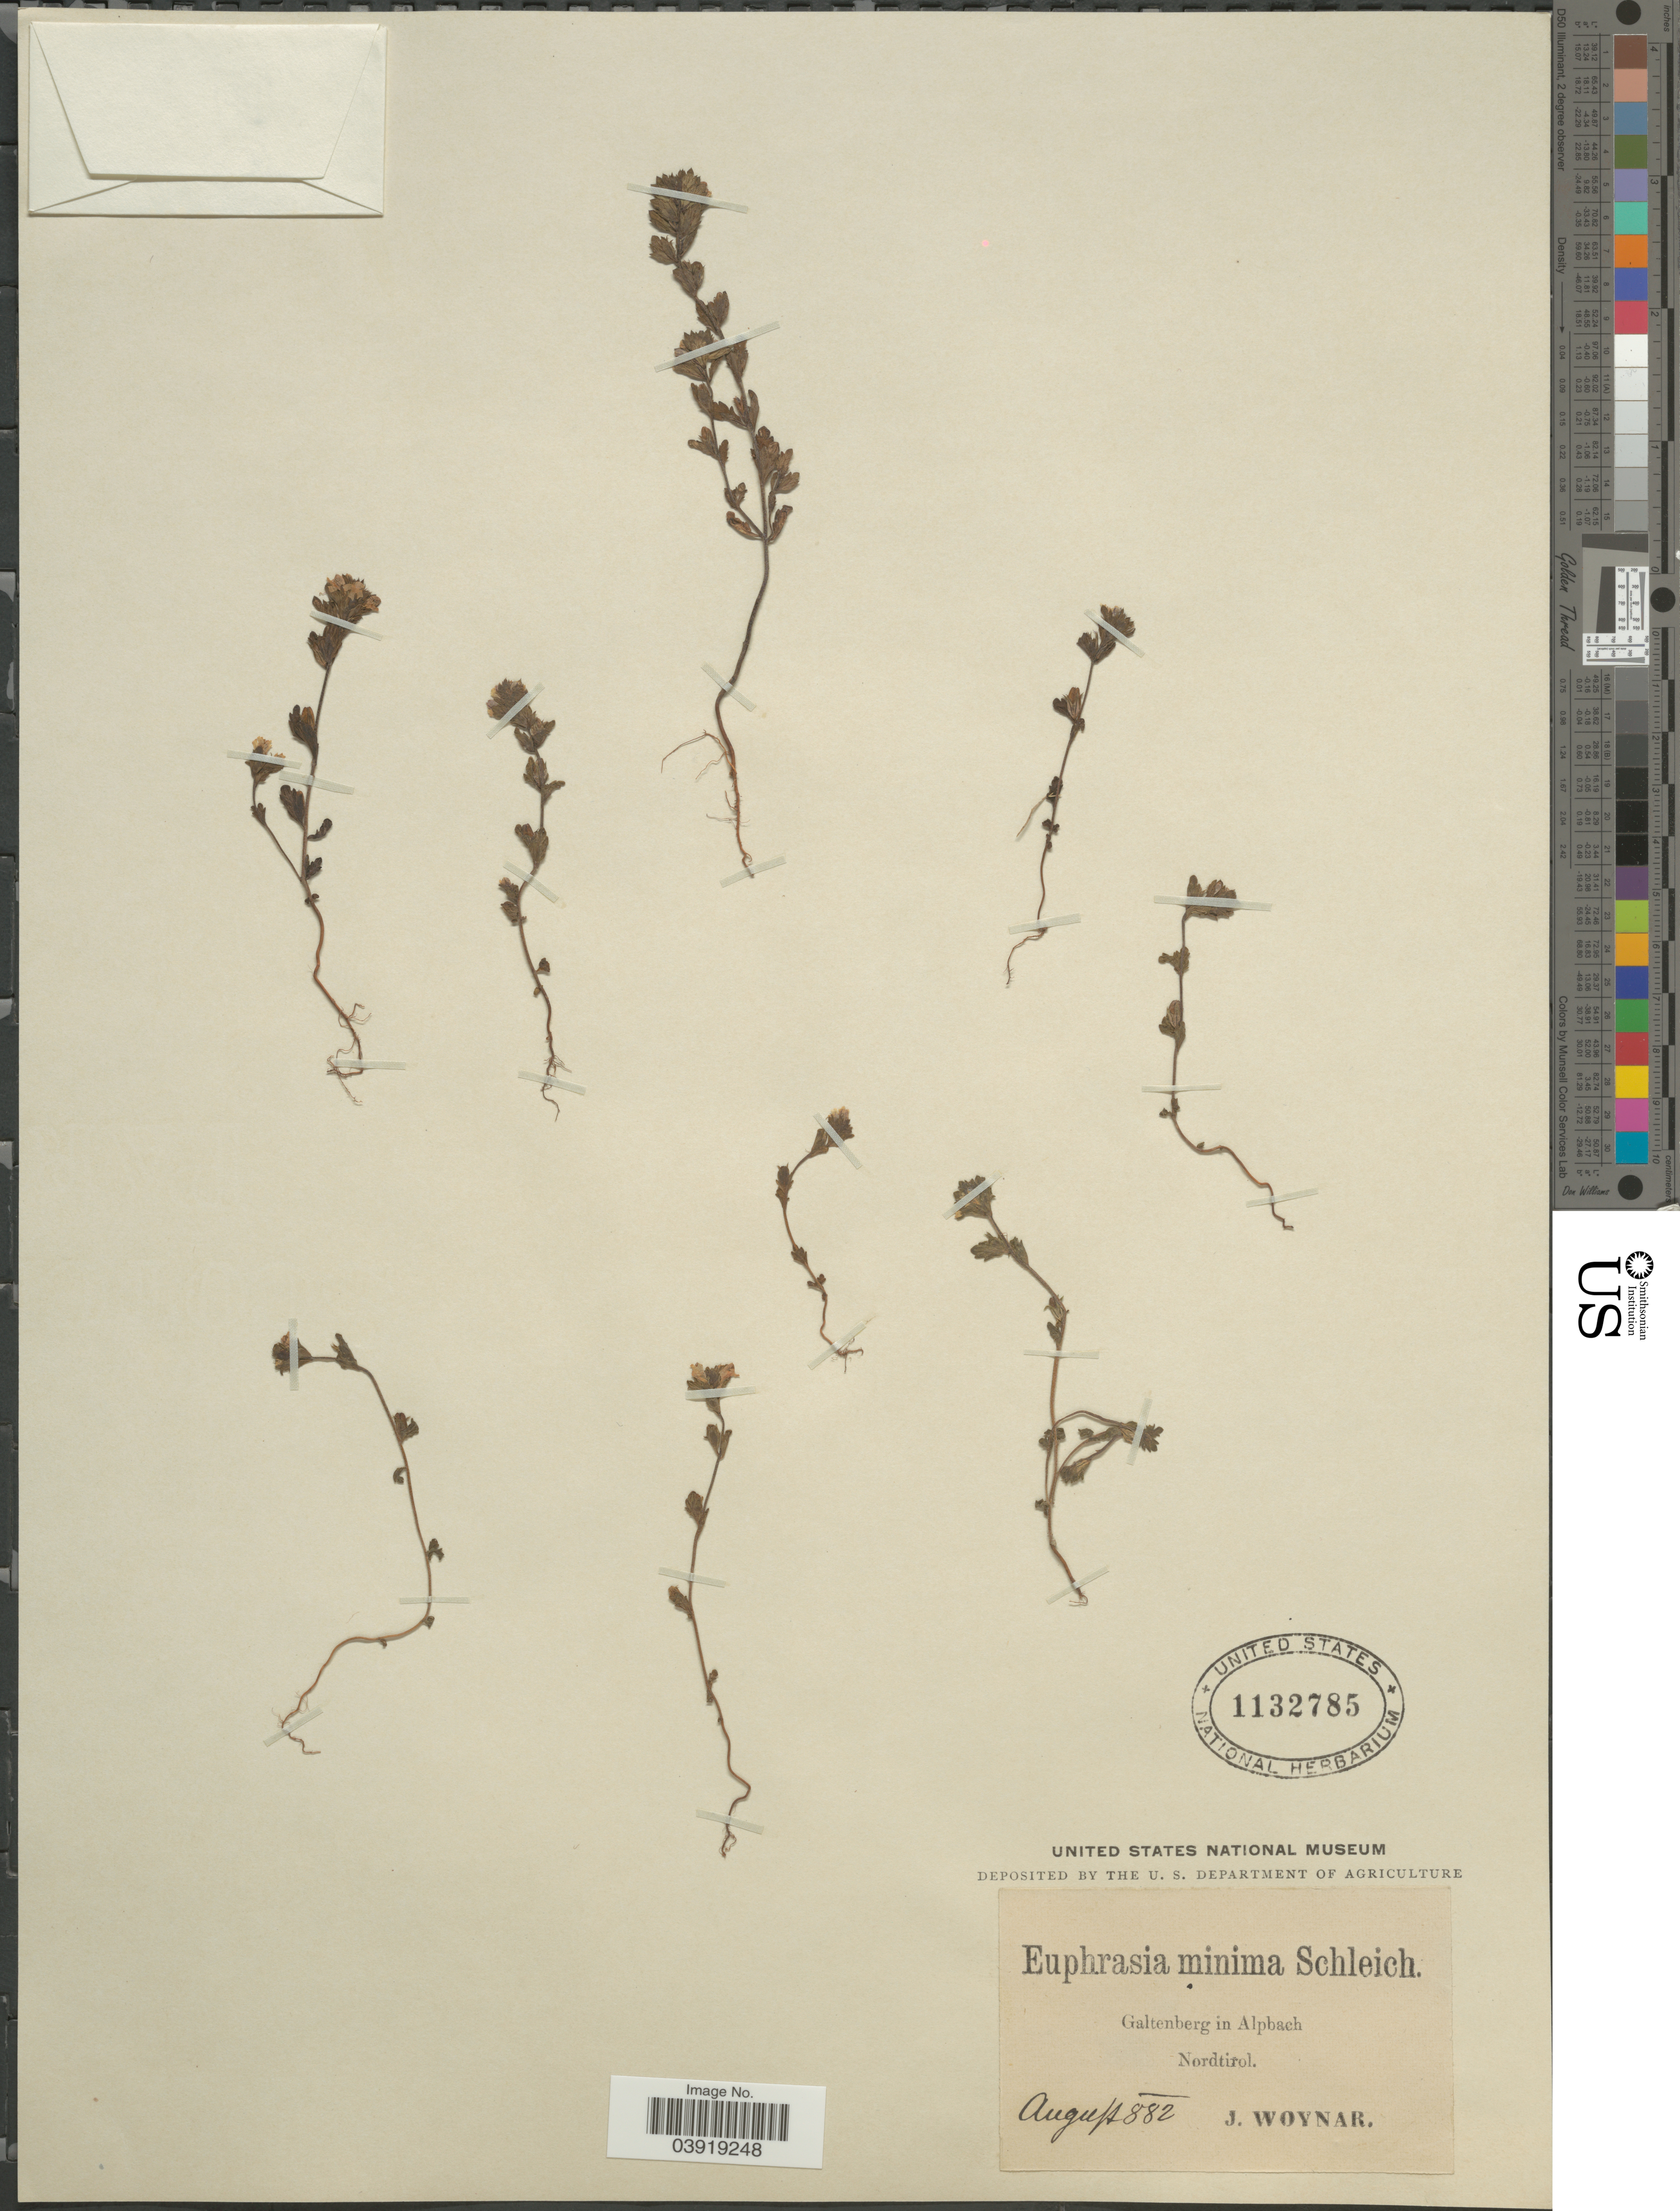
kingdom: Plantae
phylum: Tracheophyta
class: Magnoliopsida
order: Lamiales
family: Orobanchaceae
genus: Euphrasia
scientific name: Euphrasia minima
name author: Schloss.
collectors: J. Woynar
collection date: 1882-08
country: Austria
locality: Galtenberg in Alpbach. Nordtirol.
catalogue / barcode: US 1132785